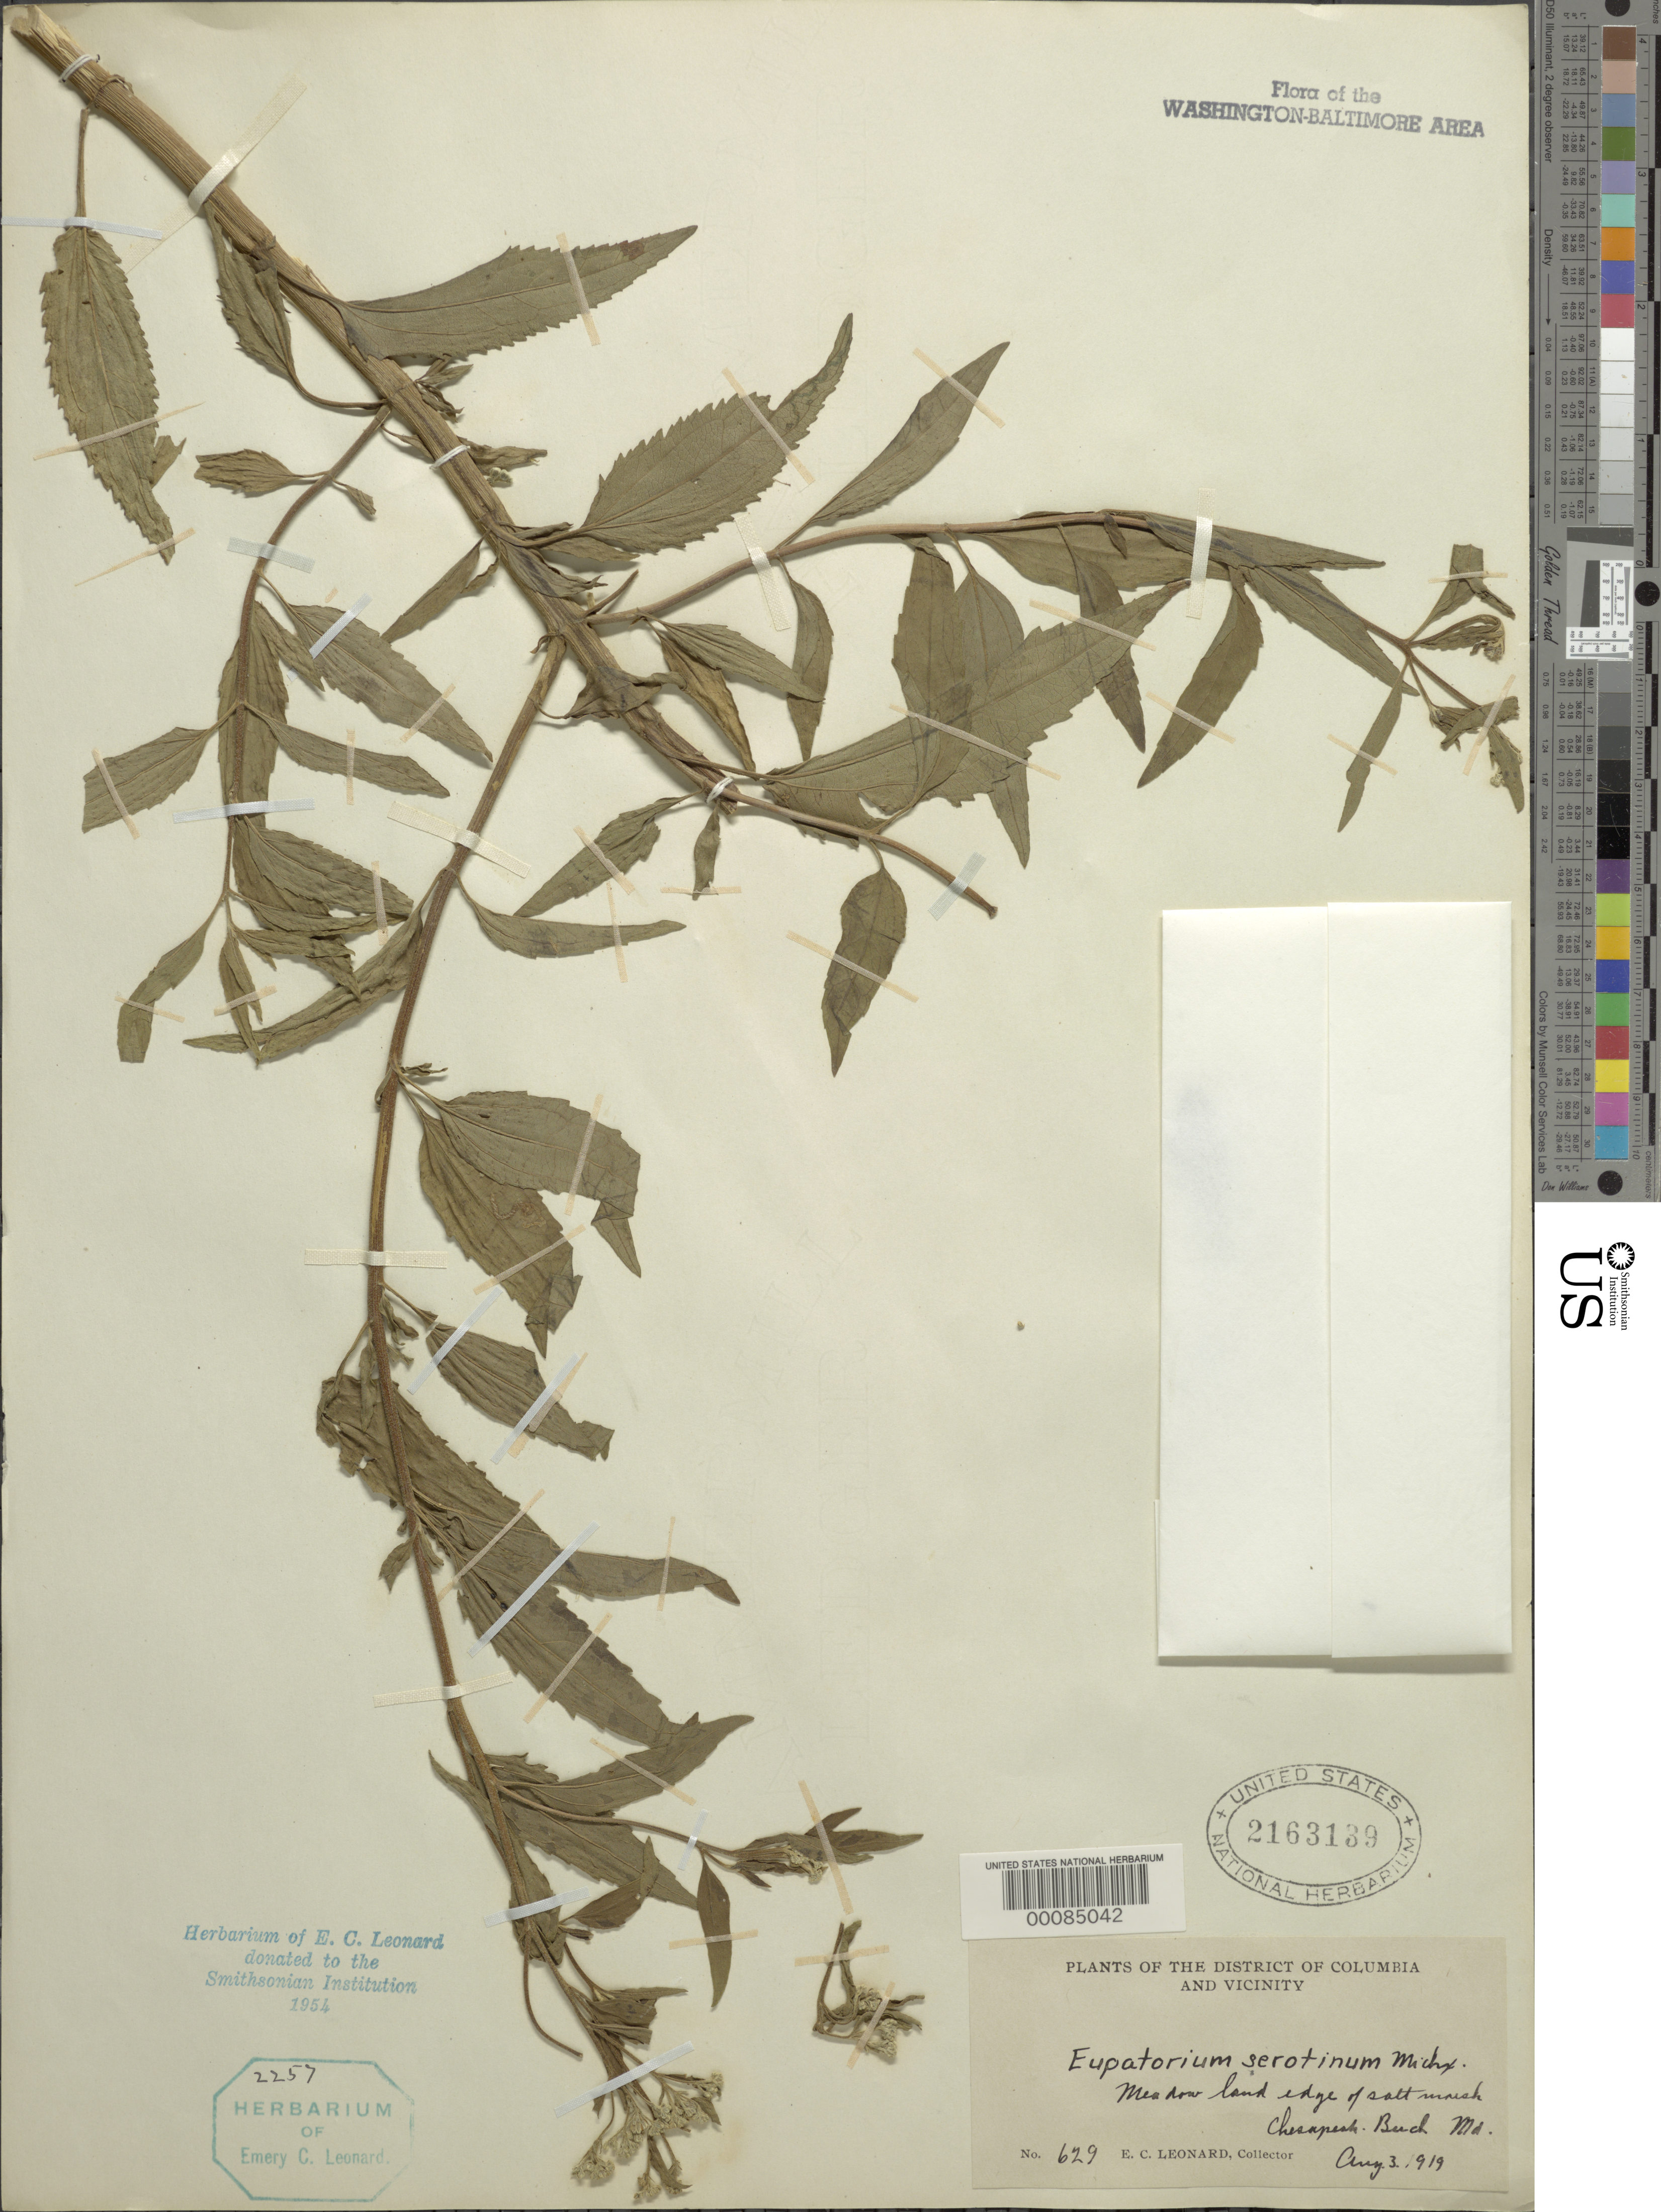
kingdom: Plantae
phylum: Tracheophyta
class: Magnoliopsida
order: Asterales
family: Asteraceae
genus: Eupatorium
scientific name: Eupatorium serotinum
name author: Michx.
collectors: E. C. Leonard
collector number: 629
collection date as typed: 03 Aug 1919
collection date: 1919-08-03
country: United States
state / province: Maryland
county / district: Calvert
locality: Chesapeake Beach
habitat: Meadow land edge of salt marsh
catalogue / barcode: US 2163139